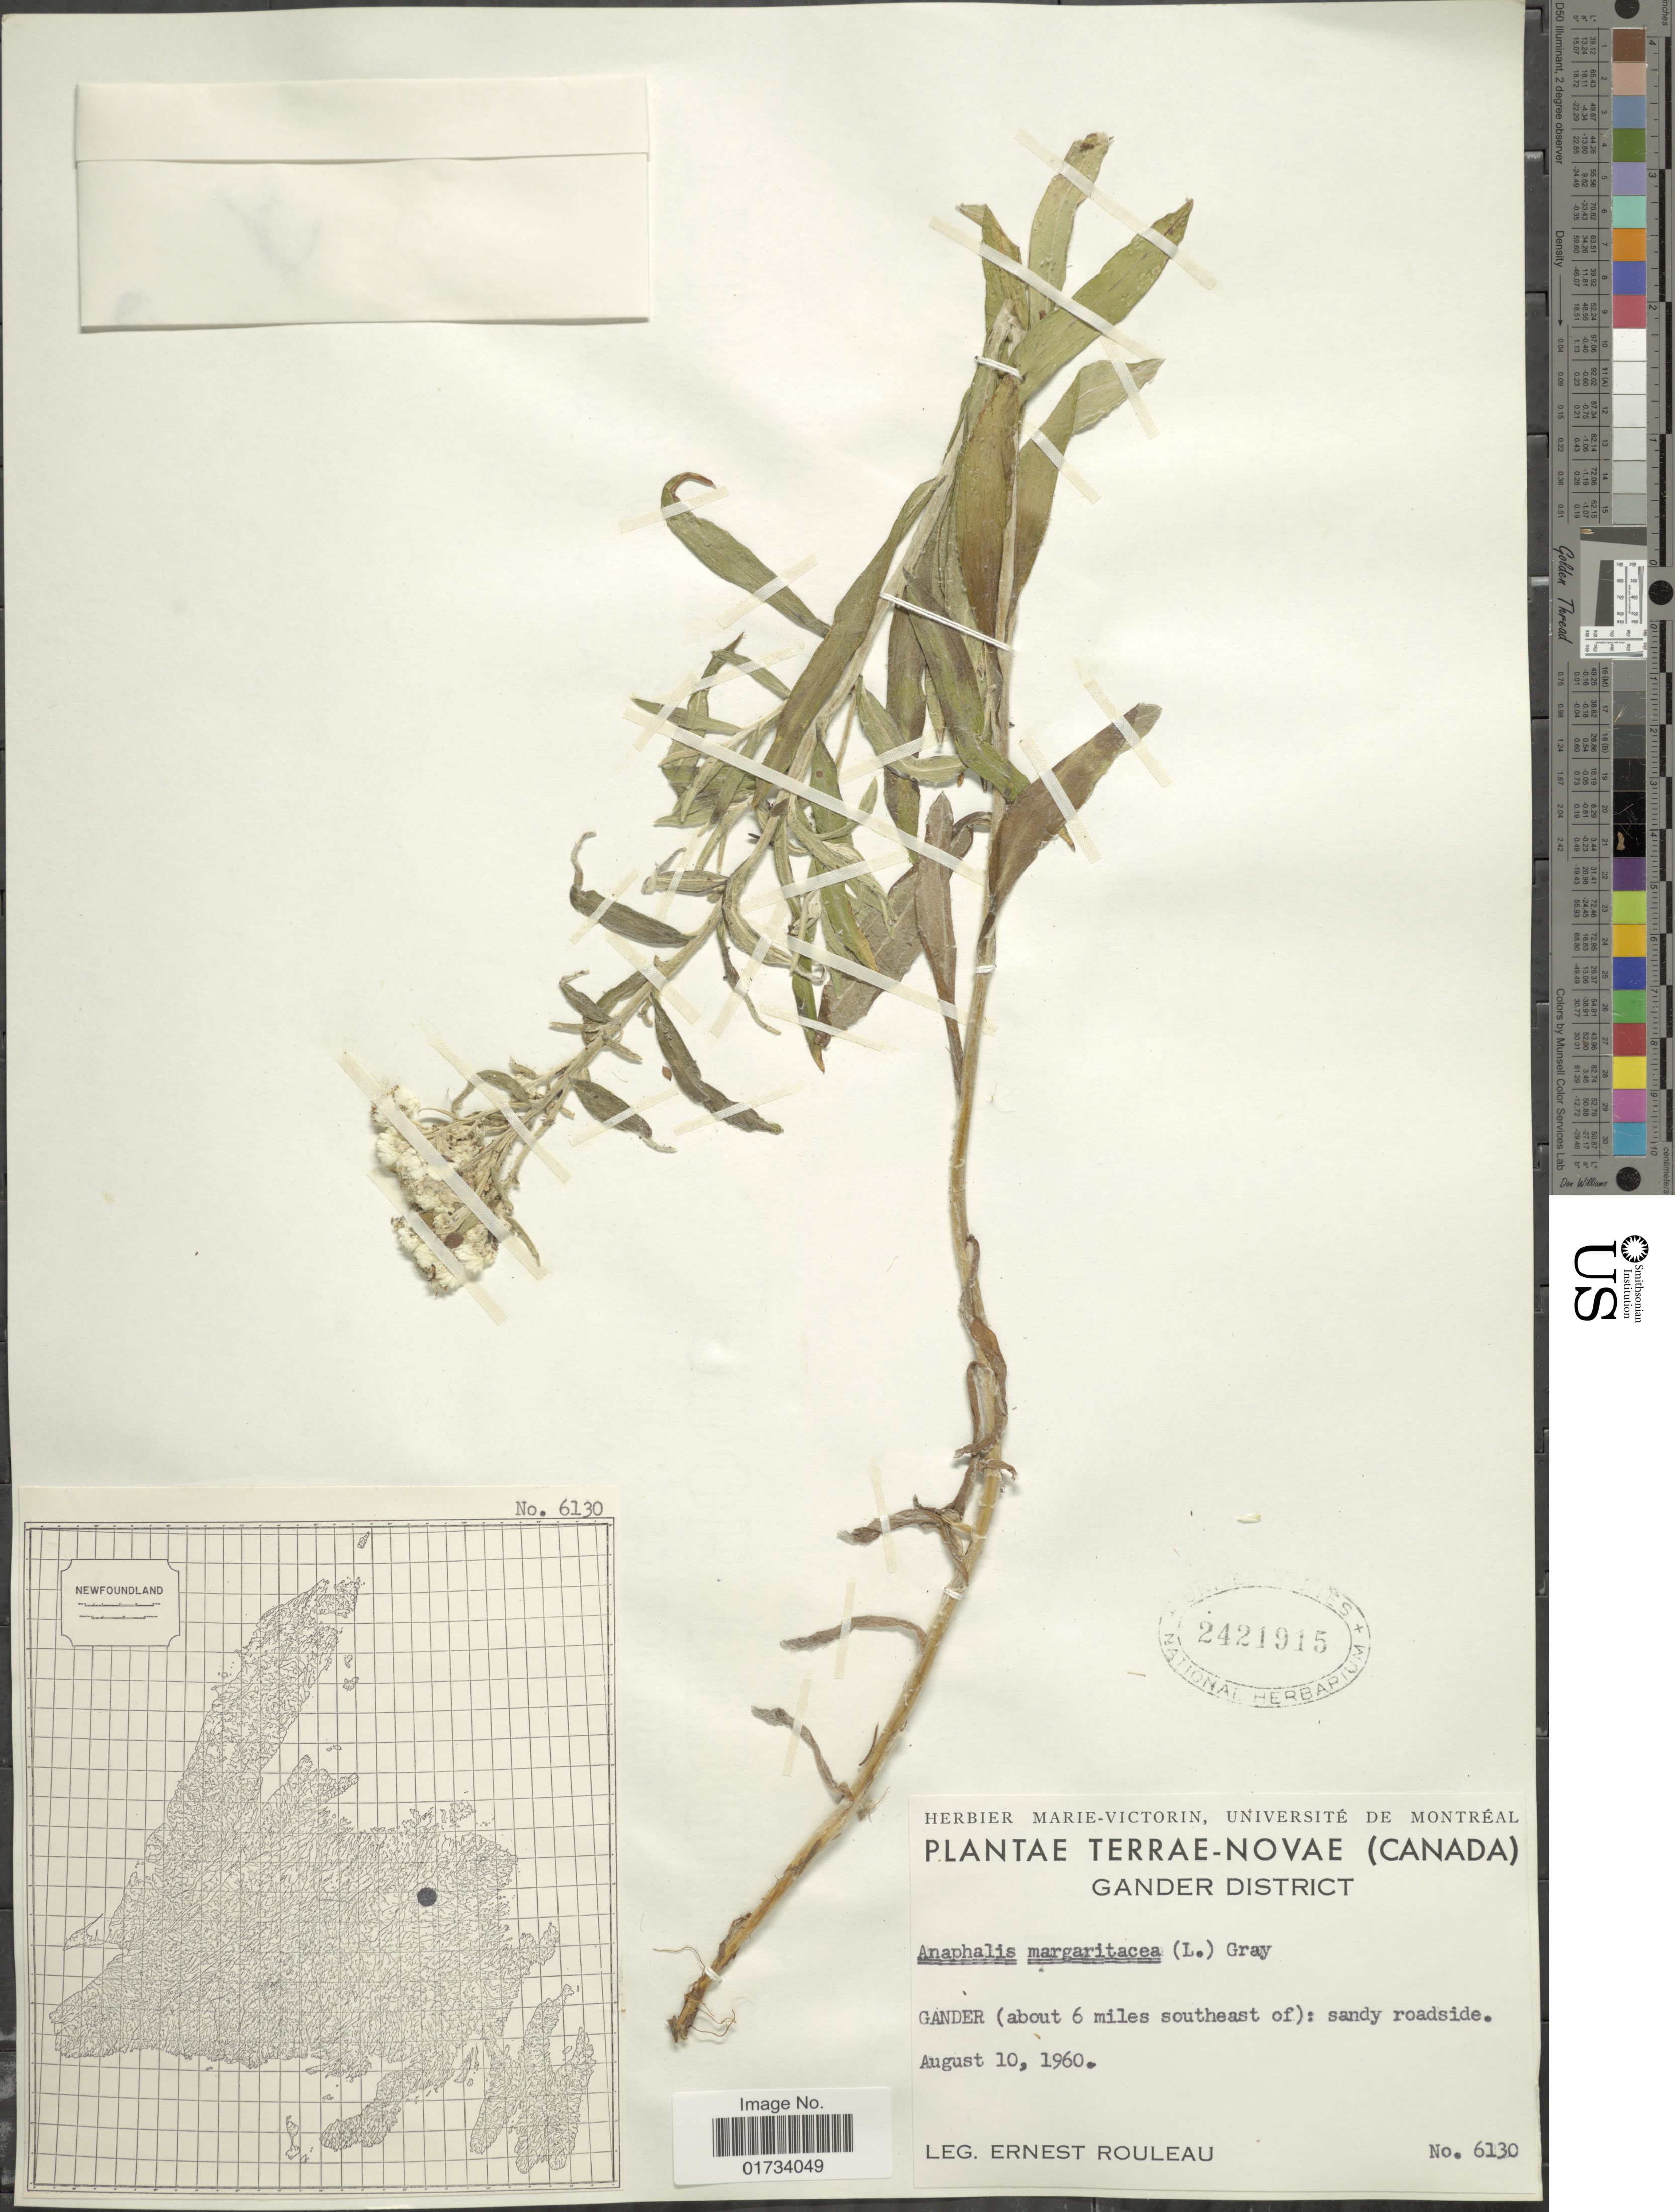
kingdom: Plantae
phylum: Tracheophyta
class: Magnoliopsida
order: Asterales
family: Asteraceae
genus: Anaphalis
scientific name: Anaphalis margaritacea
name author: (L.) Benth. & Hook. f.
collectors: J. Rouleau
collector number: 6130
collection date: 1960-08-10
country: Canada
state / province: Newfoundland and Labrador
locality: Gander District, Terrae-Novae, Gander (about 6 miles southeast of): sandy roadside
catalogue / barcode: US 2421915